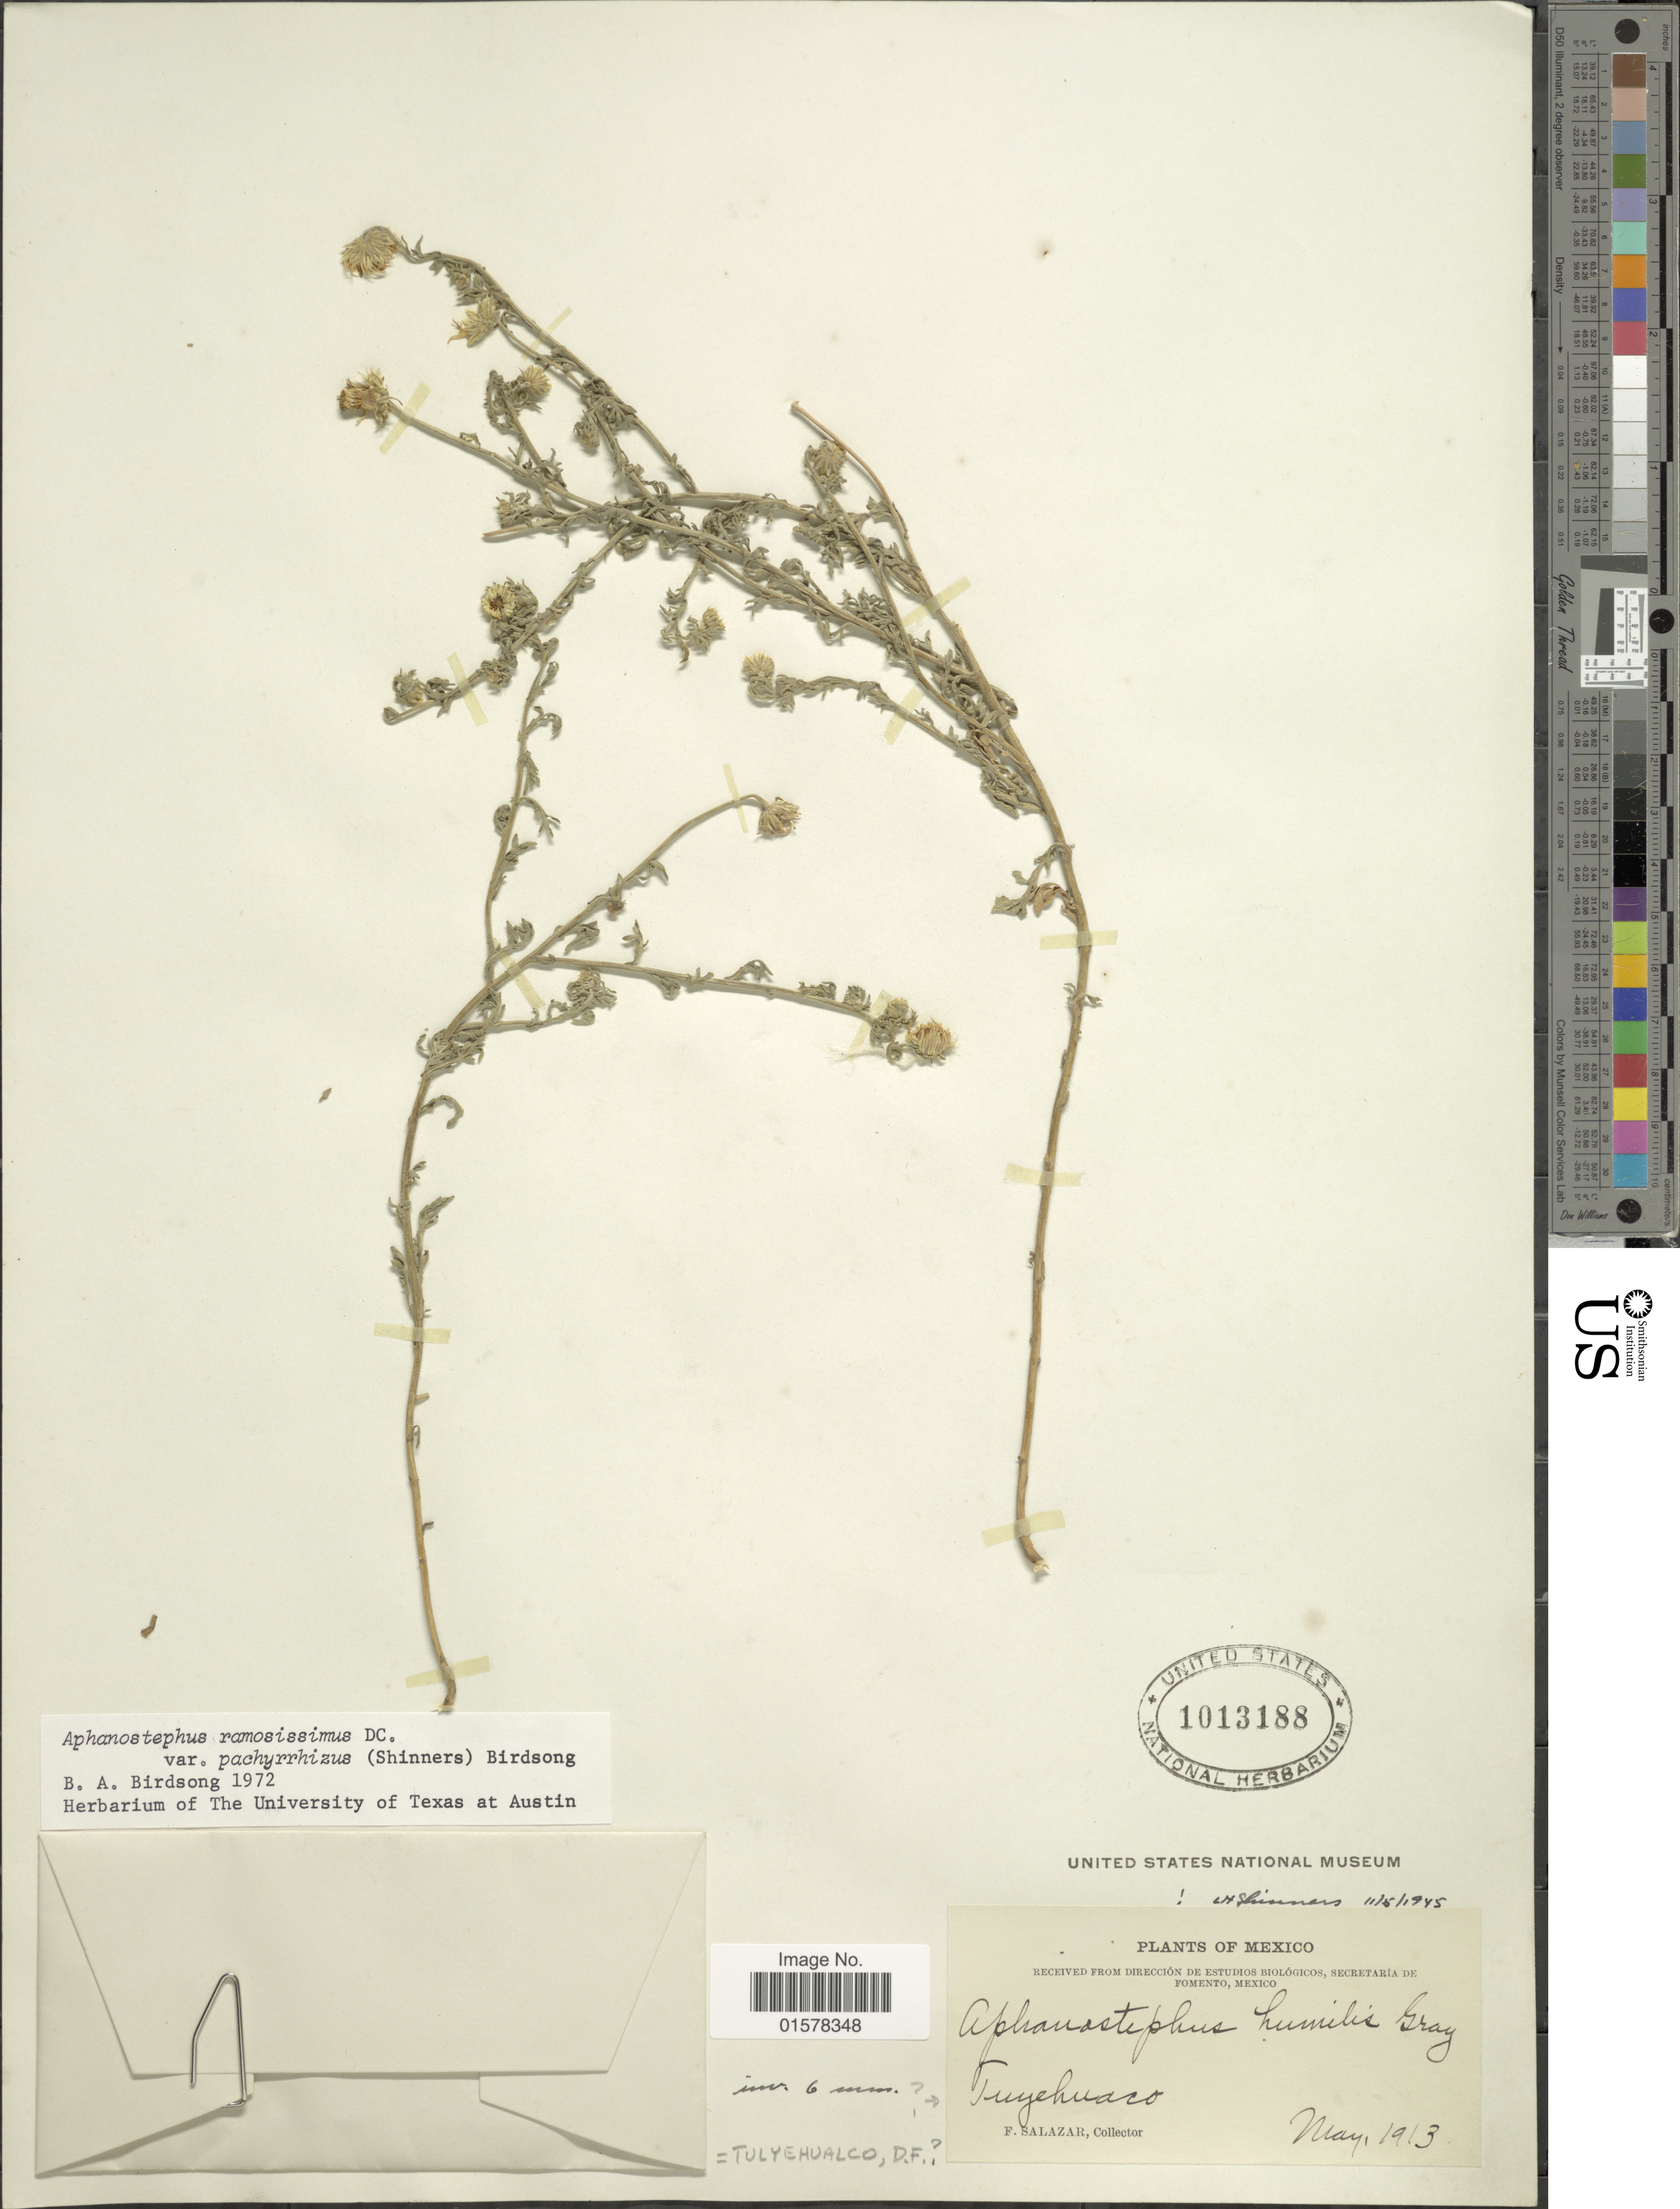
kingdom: Plantae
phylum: Tracheophyta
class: Magnoliopsida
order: Asterales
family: Asteraceae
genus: Aphanostephus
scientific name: Aphanostephus ramosissimus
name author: DC.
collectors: F. Salazar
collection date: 1913-05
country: Mexico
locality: Mexico. Tuyehuaco.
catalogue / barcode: US 1013188